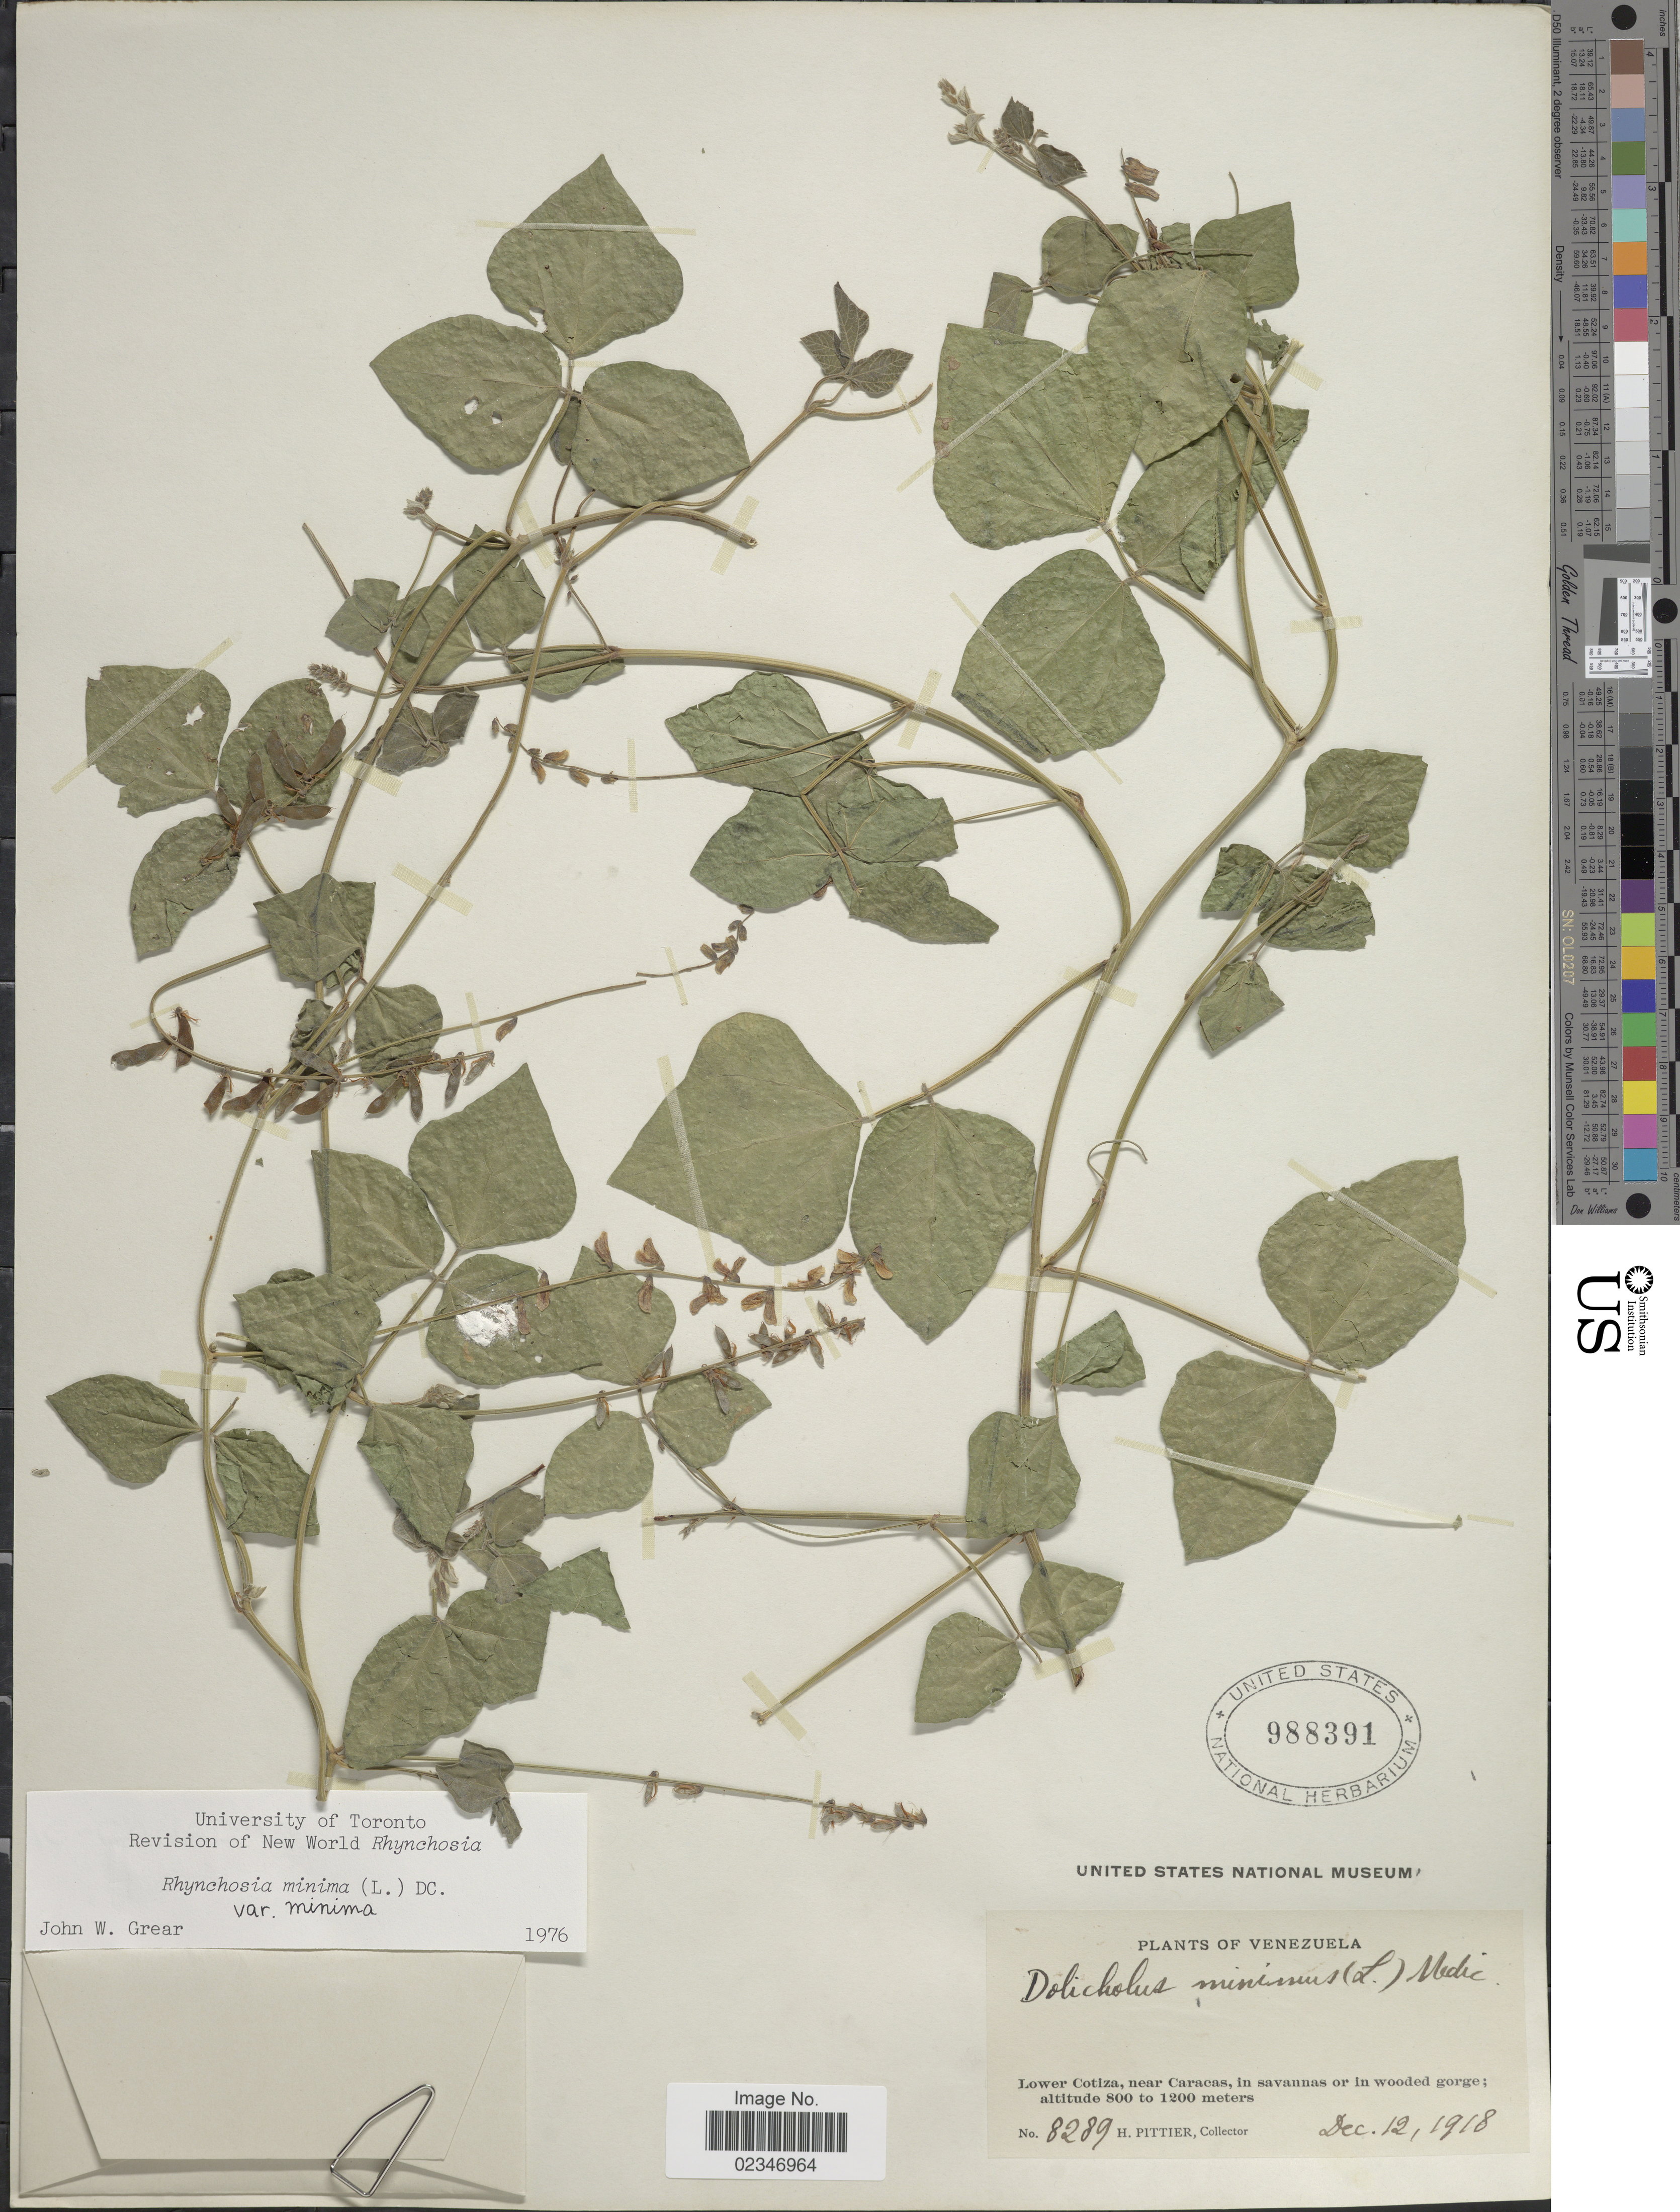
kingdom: Plantae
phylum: Tracheophyta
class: Magnoliopsida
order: Fabales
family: Fabaceae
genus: Rhynchosia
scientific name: Rhynchosia minima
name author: (L.) DC.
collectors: H. F. Pittier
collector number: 8289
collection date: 1918-12-12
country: Venezuela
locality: Lower Cotiza, near Caracas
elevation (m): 800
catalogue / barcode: US 988391